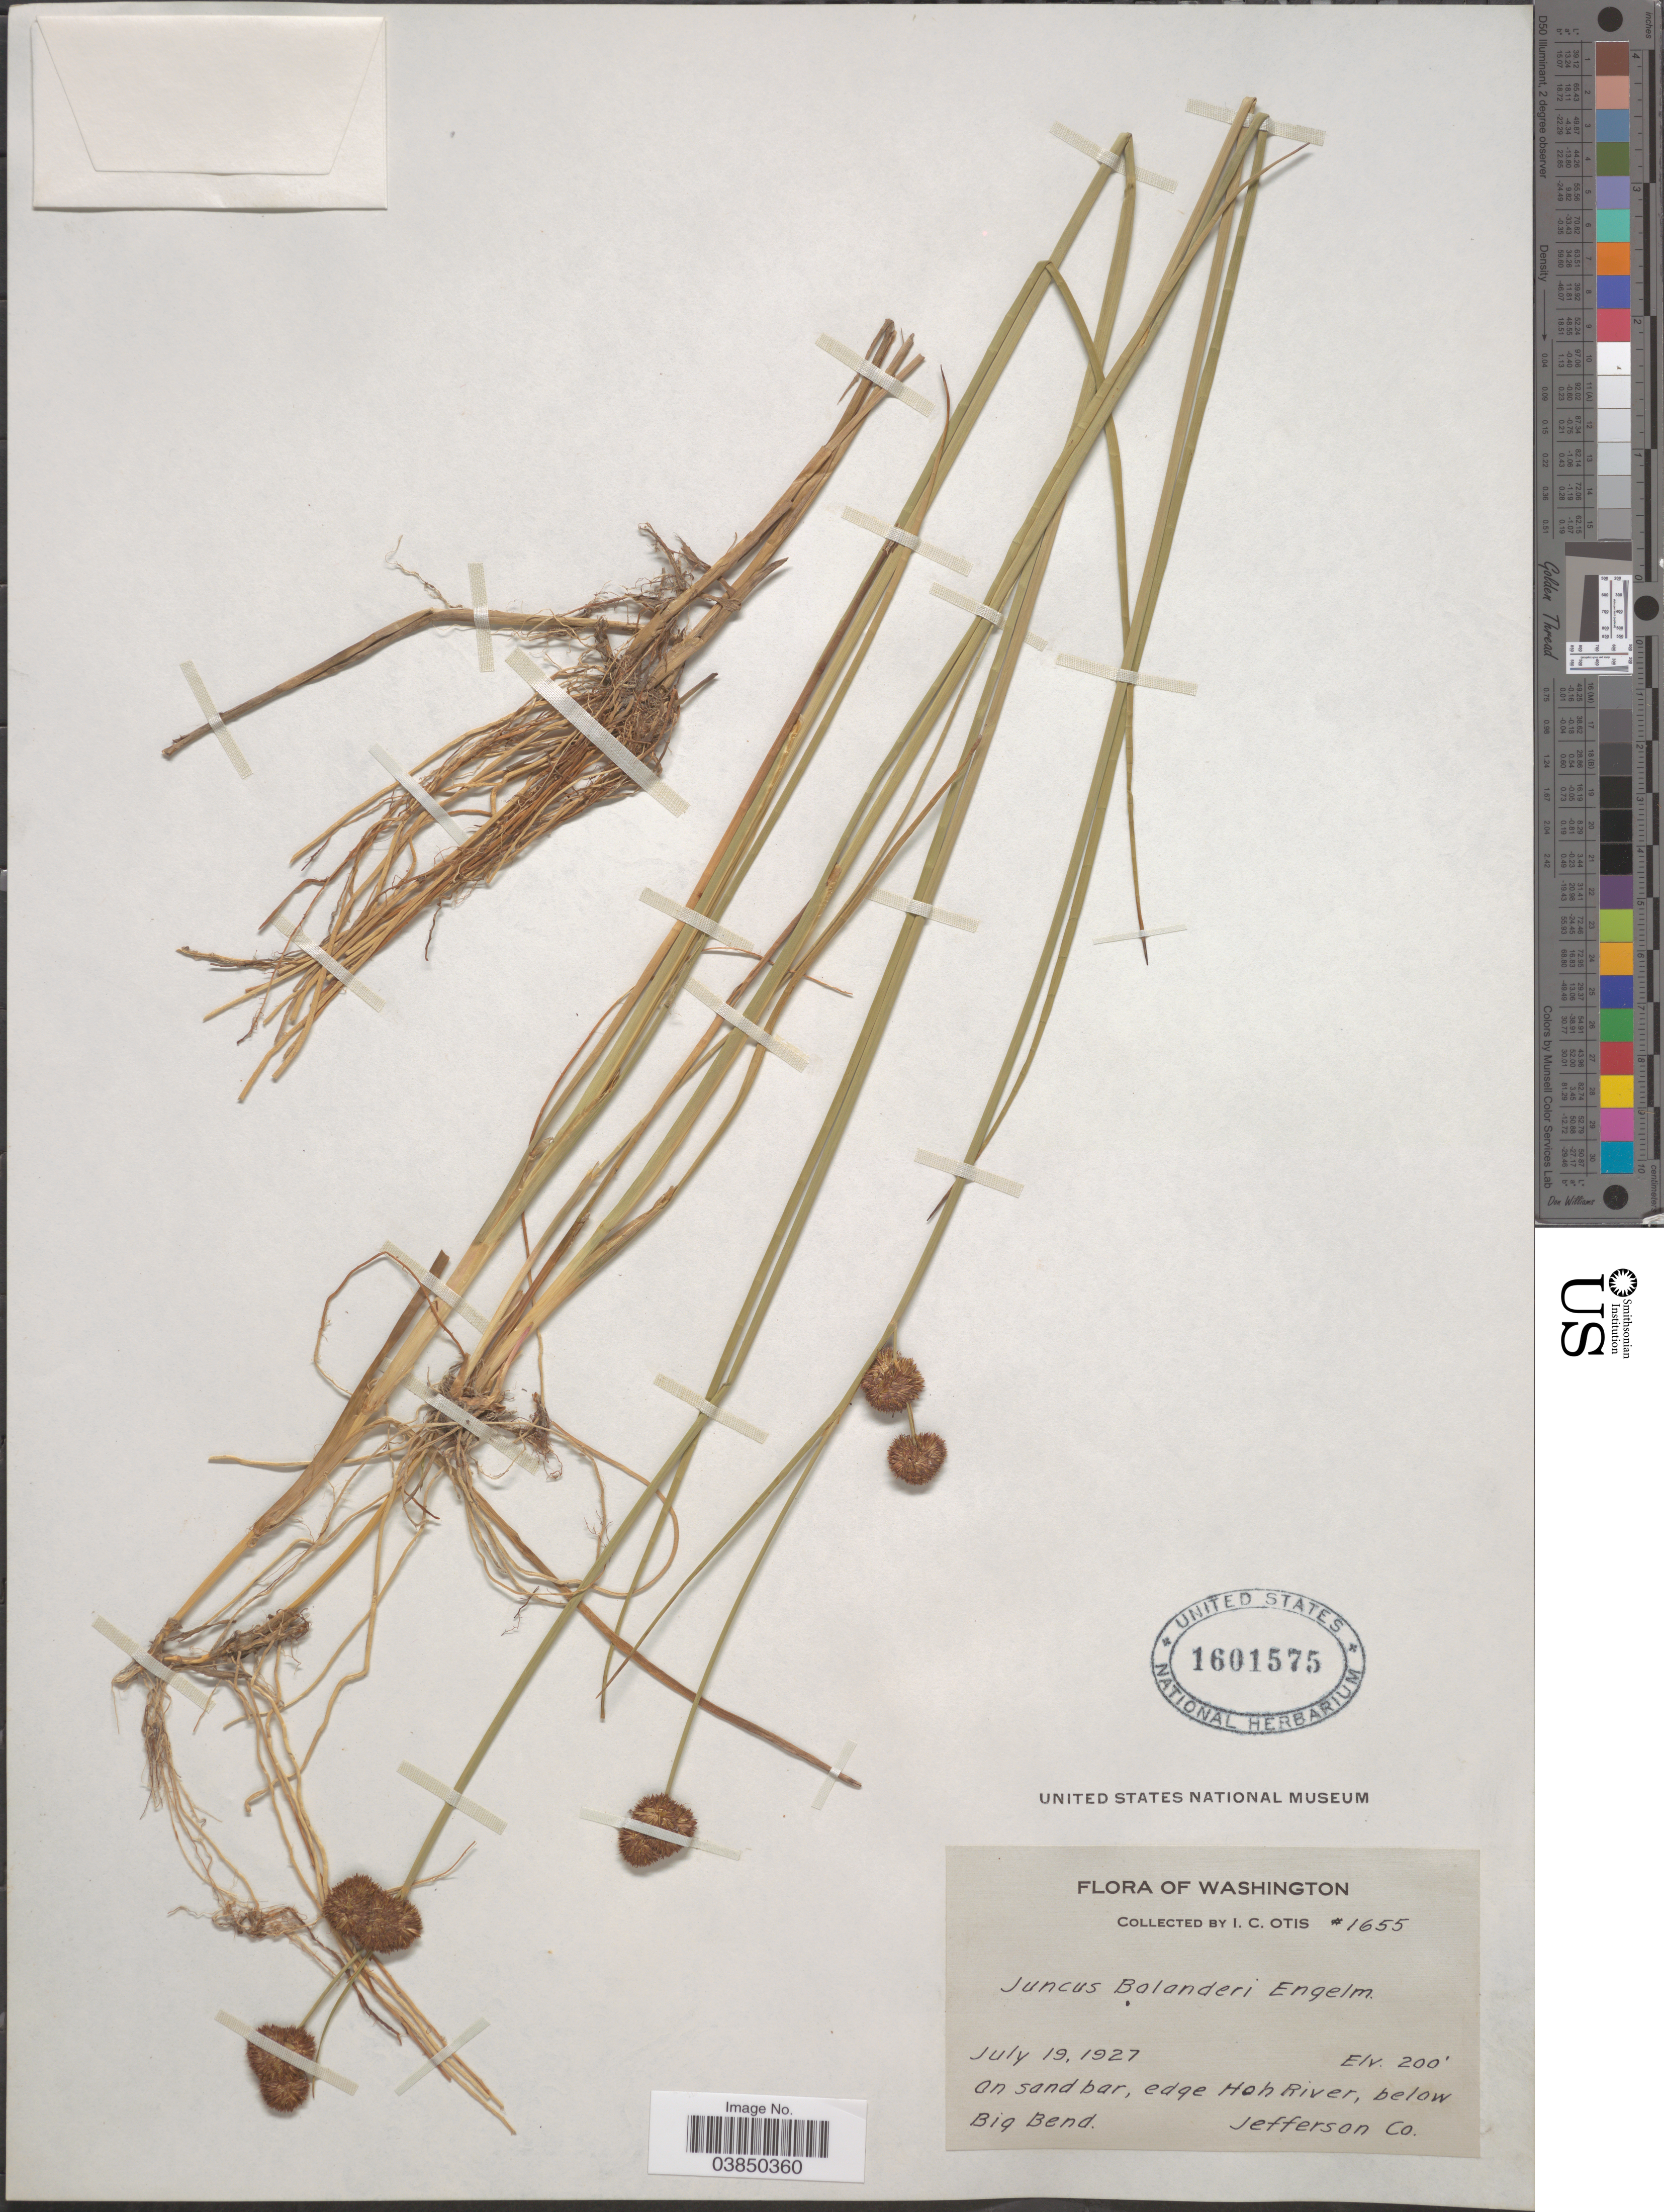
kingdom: Plantae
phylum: Tracheophyta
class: Liliopsida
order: Poales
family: Juncaceae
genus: Juncus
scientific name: Juncus bolanderi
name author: Engelm.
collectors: I. C. Otis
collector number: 1655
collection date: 1927-07-19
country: United States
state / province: Washington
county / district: Jefferson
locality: Edge Hoh River, below Big Bend. Jefferson Co.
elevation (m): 61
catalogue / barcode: US 1601575